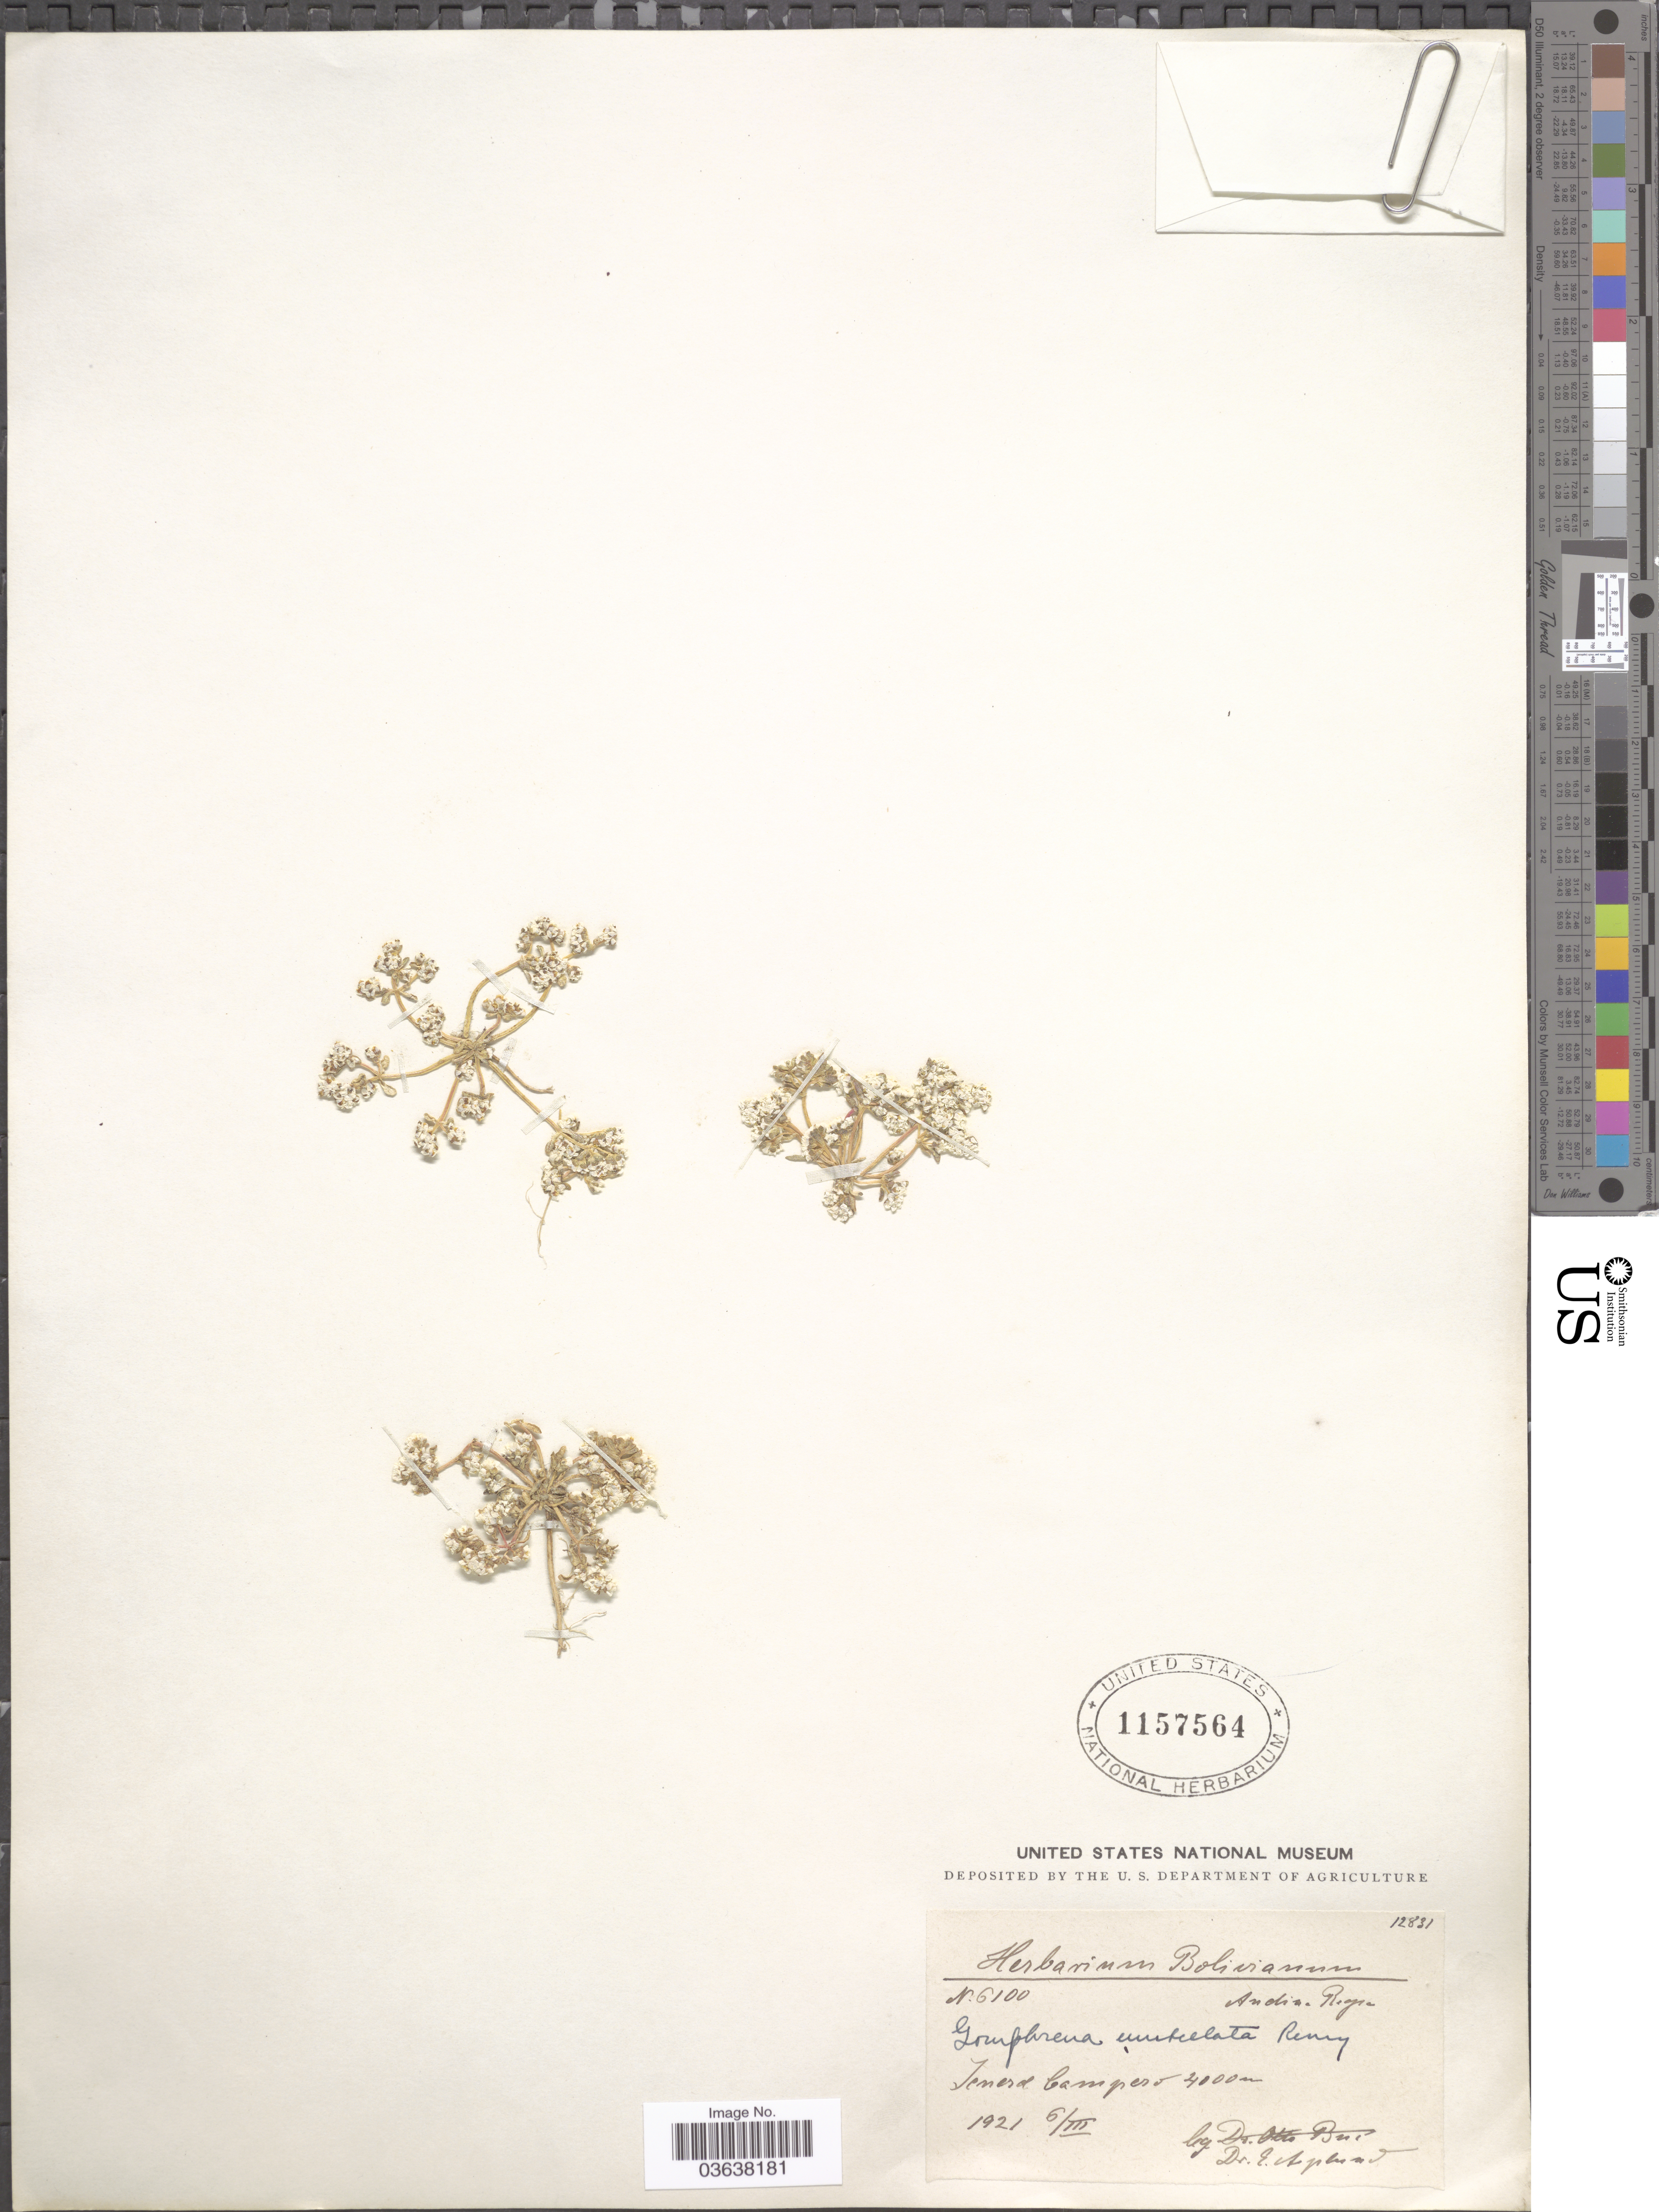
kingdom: Plantae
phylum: Tracheophyta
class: Magnoliopsida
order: Caryophyllales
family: Amaranthaceae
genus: Gomphrena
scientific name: Gomphrena umbellata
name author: Remy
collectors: E. Asplund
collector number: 6100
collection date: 1921-03-06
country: Bolivia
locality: General Campero.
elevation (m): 4000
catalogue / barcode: US 1157564